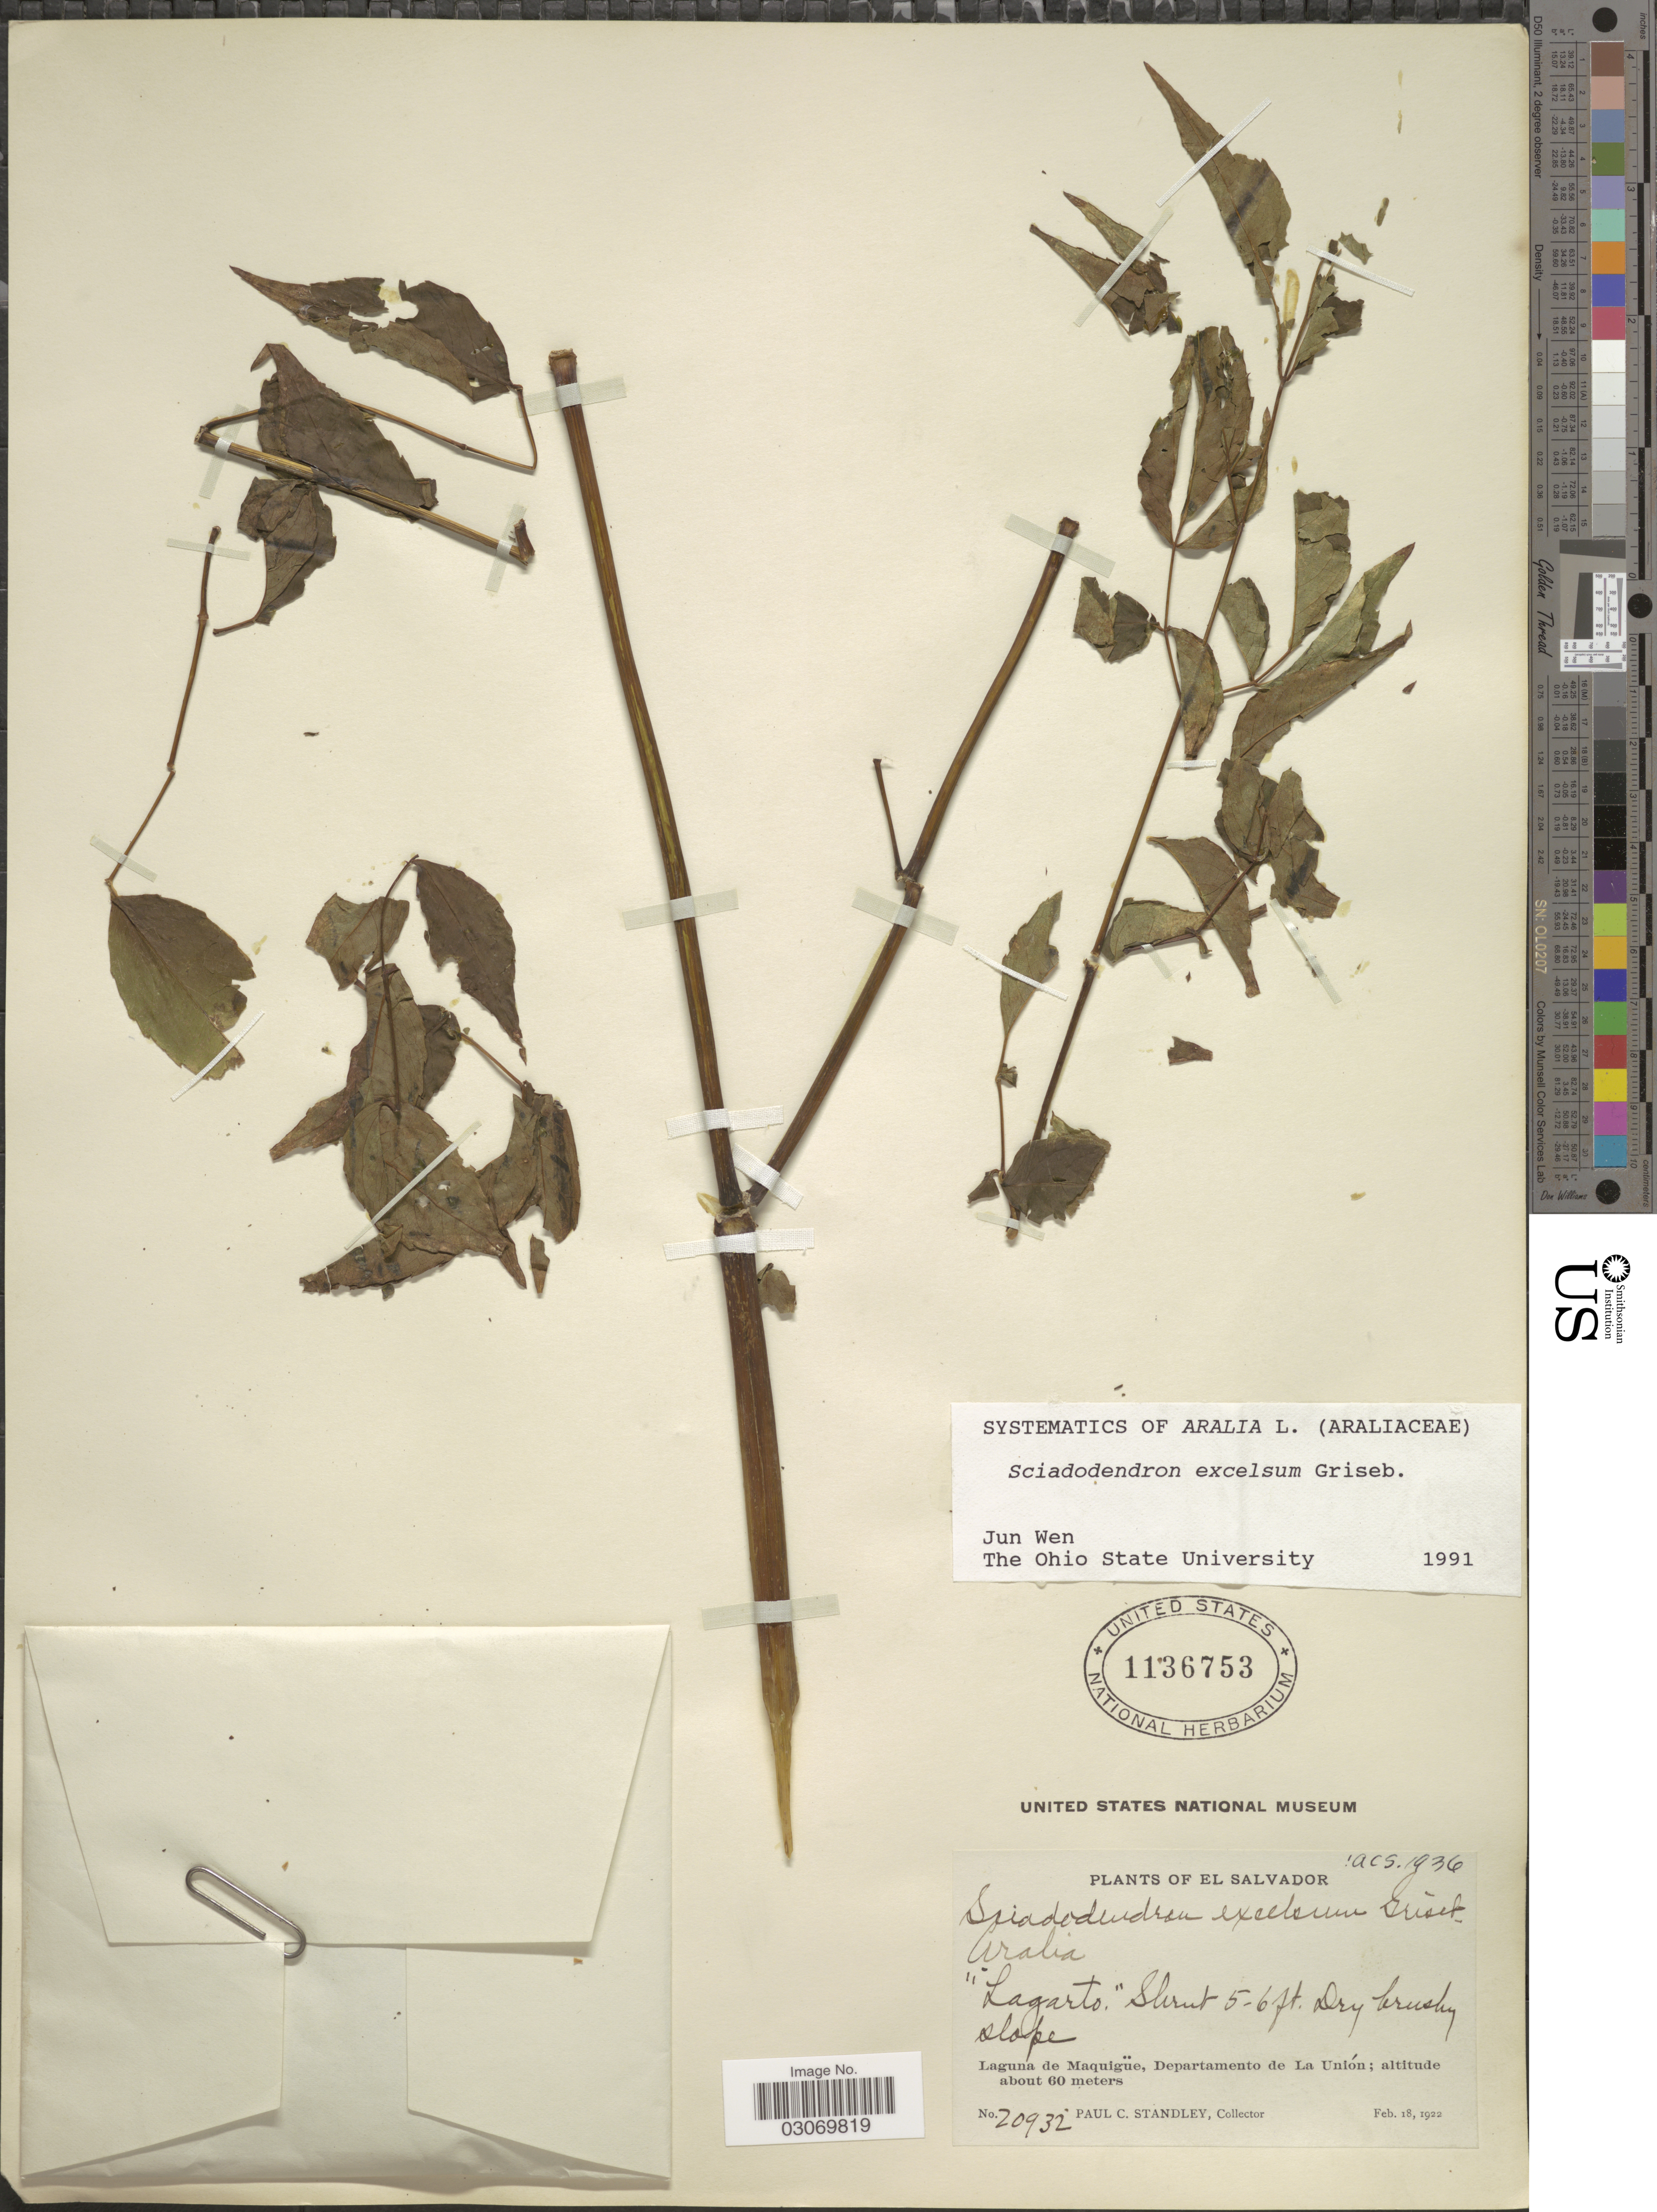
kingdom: Plantae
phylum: Tracheophyta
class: Magnoliopsida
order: Apiales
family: Araliaceae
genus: Sciadodendron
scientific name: Sciadodendron excelsum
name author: Griseb.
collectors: P. C. Standley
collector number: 20932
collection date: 1922-02-18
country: El Salvador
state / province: La Union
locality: Laguna de Maquigüe, Departamento de La Unión.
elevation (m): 60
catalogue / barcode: US 1136753